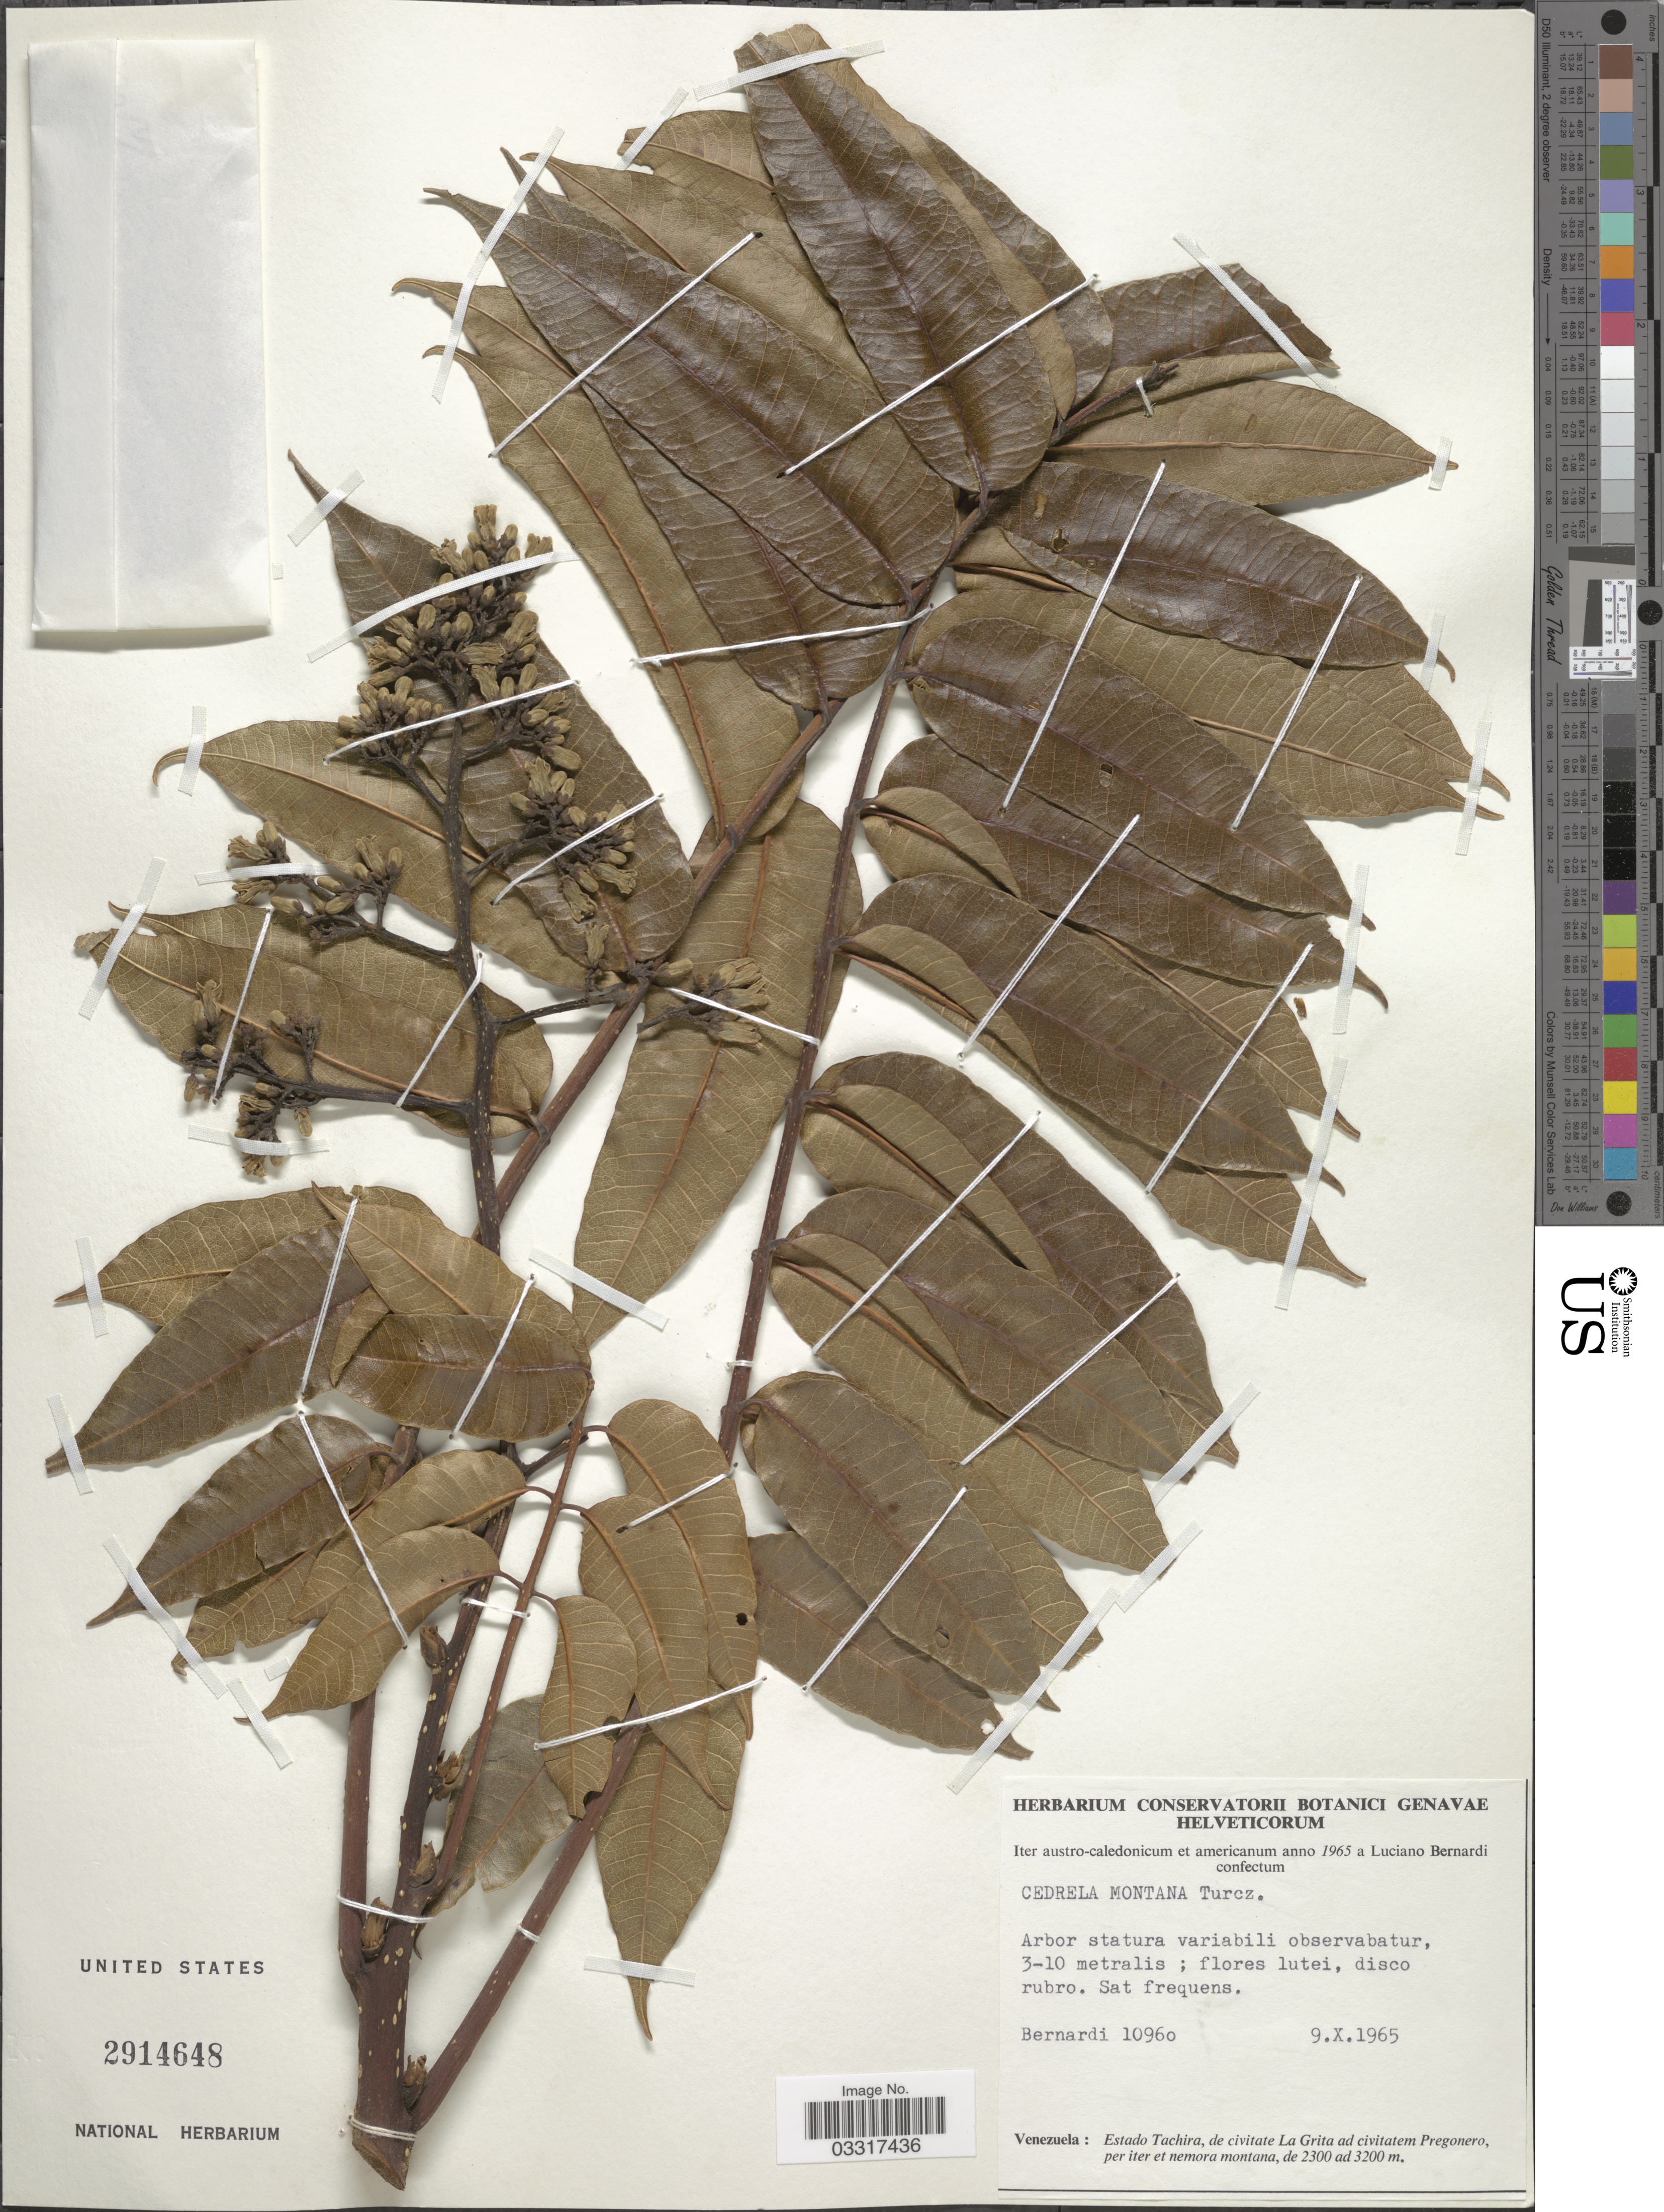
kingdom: Plantae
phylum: Tracheophyta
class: Magnoliopsida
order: Sapindales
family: Meliaceae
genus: Cedrela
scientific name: Cedrela montana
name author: Moritz ex Turcz.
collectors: L. Bernardi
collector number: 10960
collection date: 1965-10-09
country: Venezuela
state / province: Tachira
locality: De civitate La Grita ad civitatem Pregonero, per iter et nemora montana.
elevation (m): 2300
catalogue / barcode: US 2914648